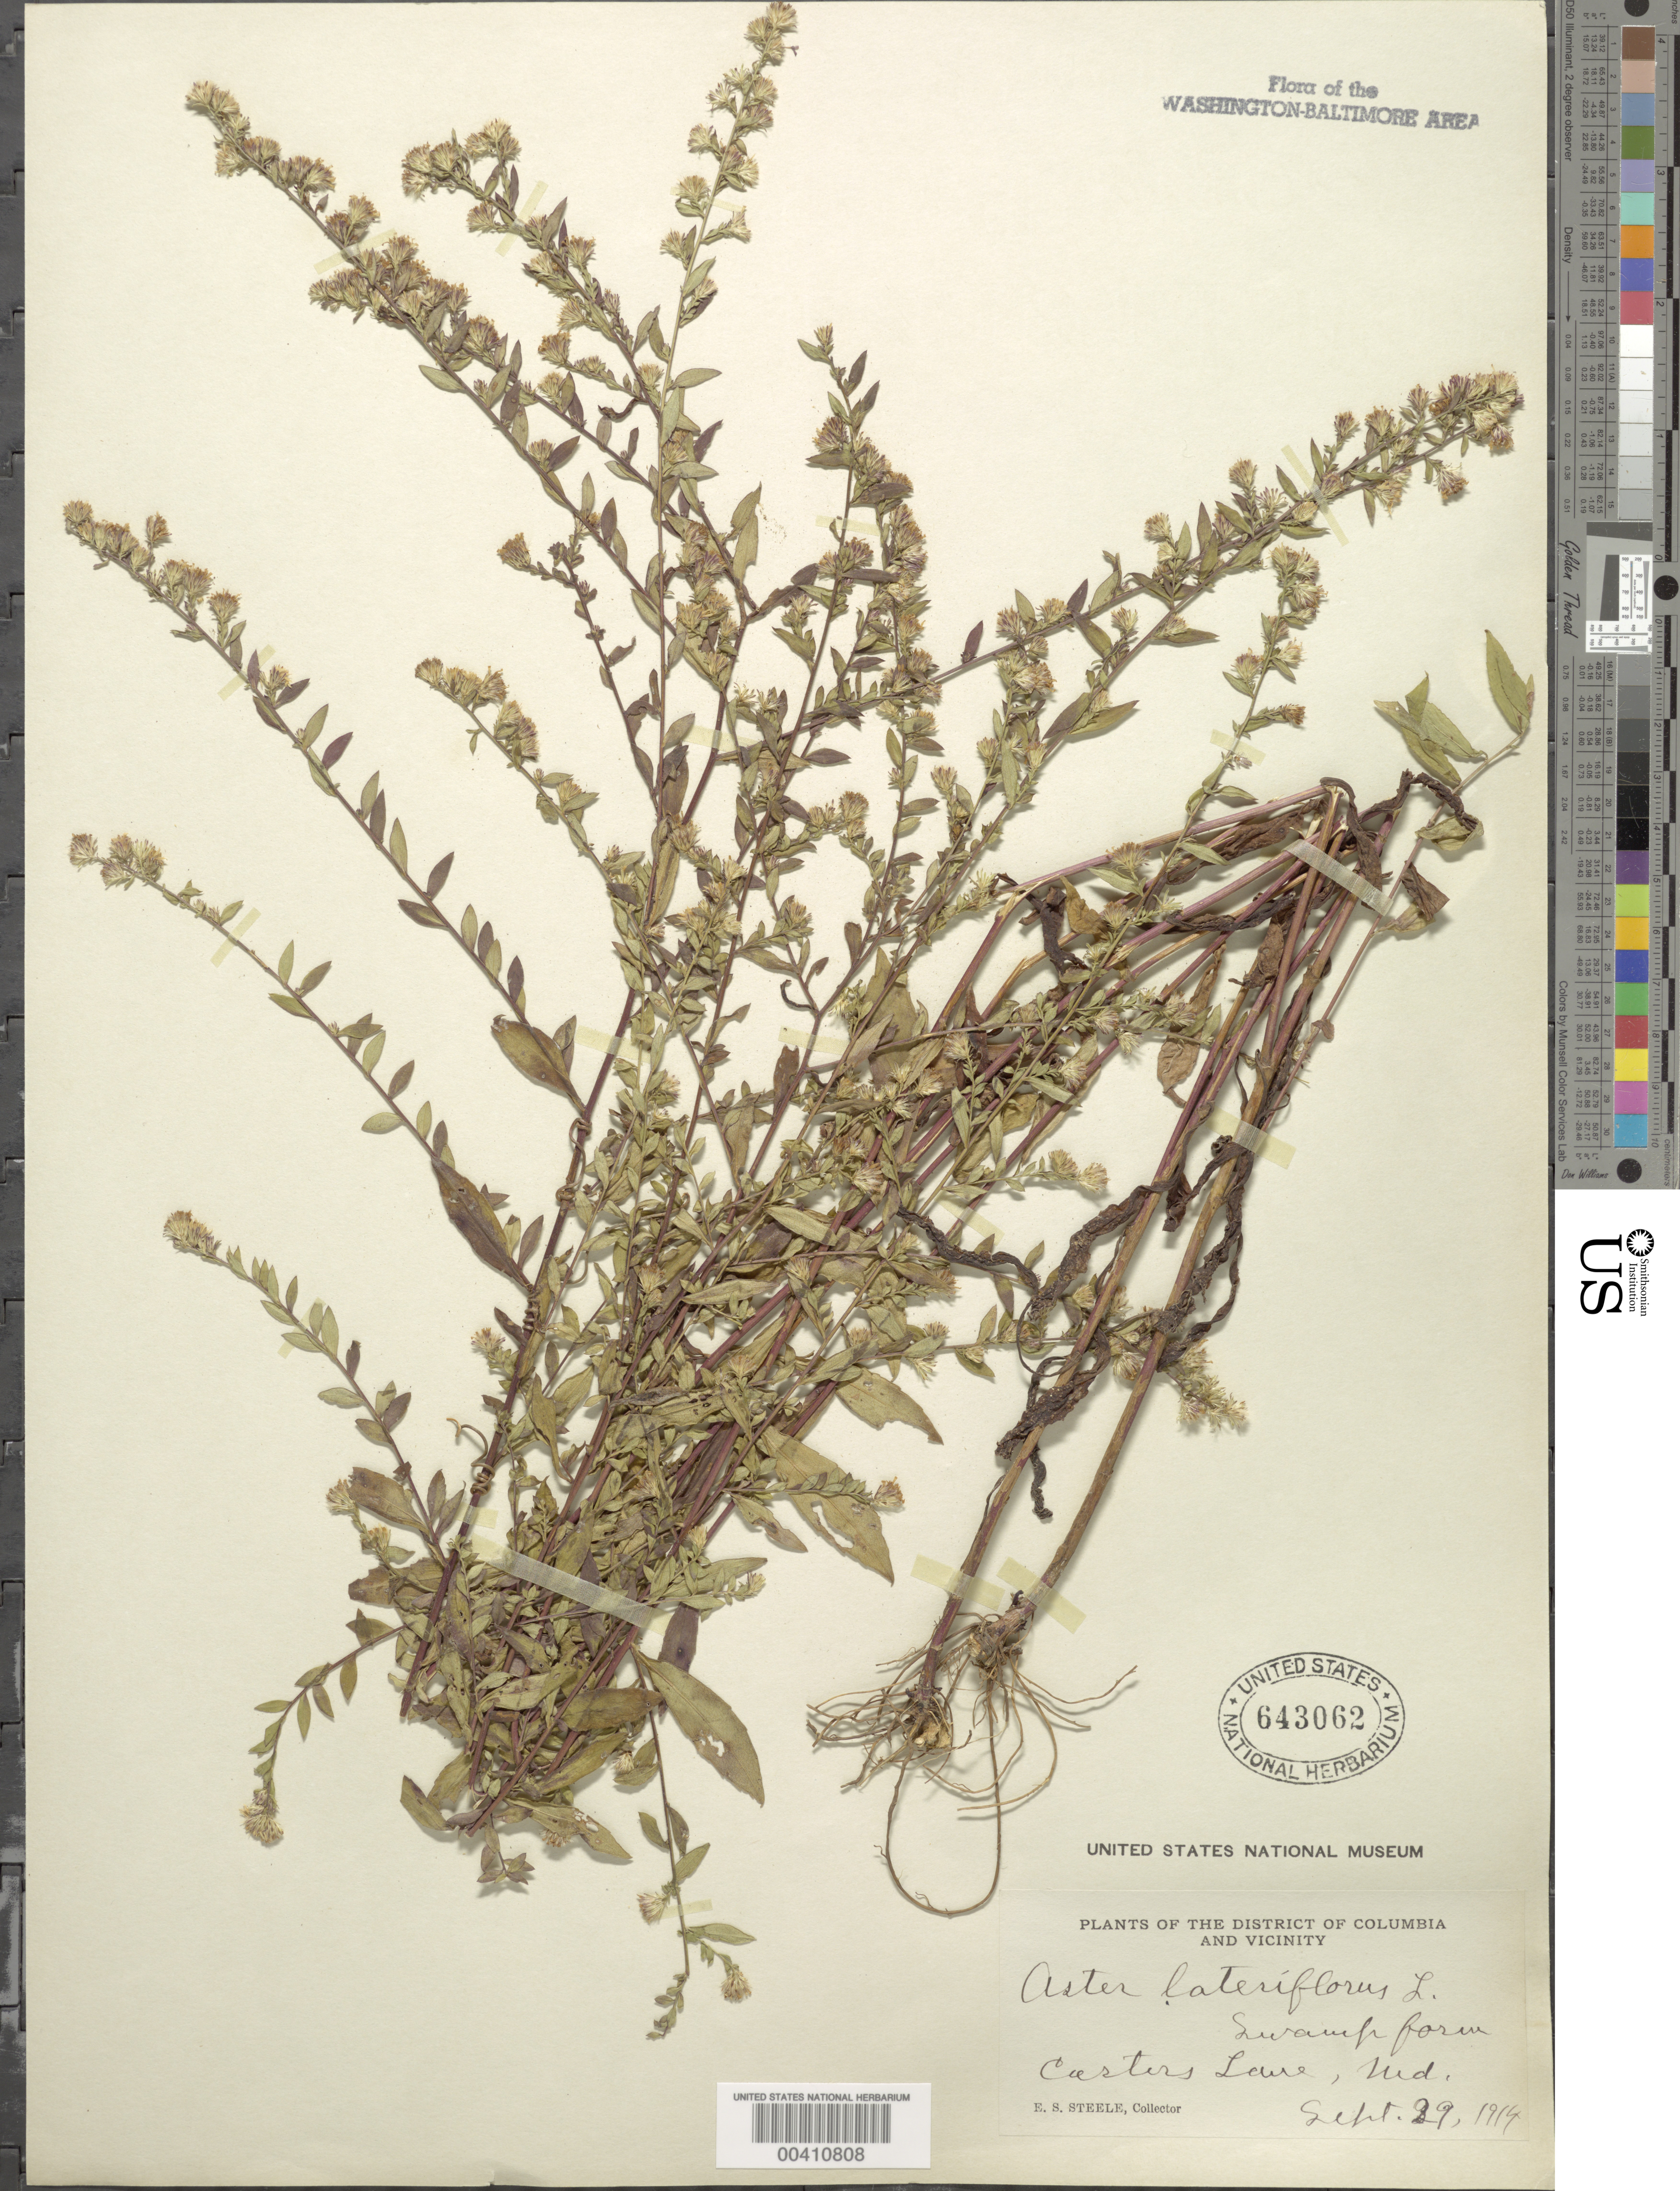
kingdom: Plantae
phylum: Tracheophyta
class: Magnoliopsida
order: Asterales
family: Asteraceae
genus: Symphyotrichum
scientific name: Symphyotrichum lateriflorum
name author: (L.) Á. Löve & D. Löve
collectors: E. Steele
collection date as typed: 29 Sep 1914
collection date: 1914-09-29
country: United States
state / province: Maryland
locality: Carter Lane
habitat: Swamp.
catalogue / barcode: US 643062